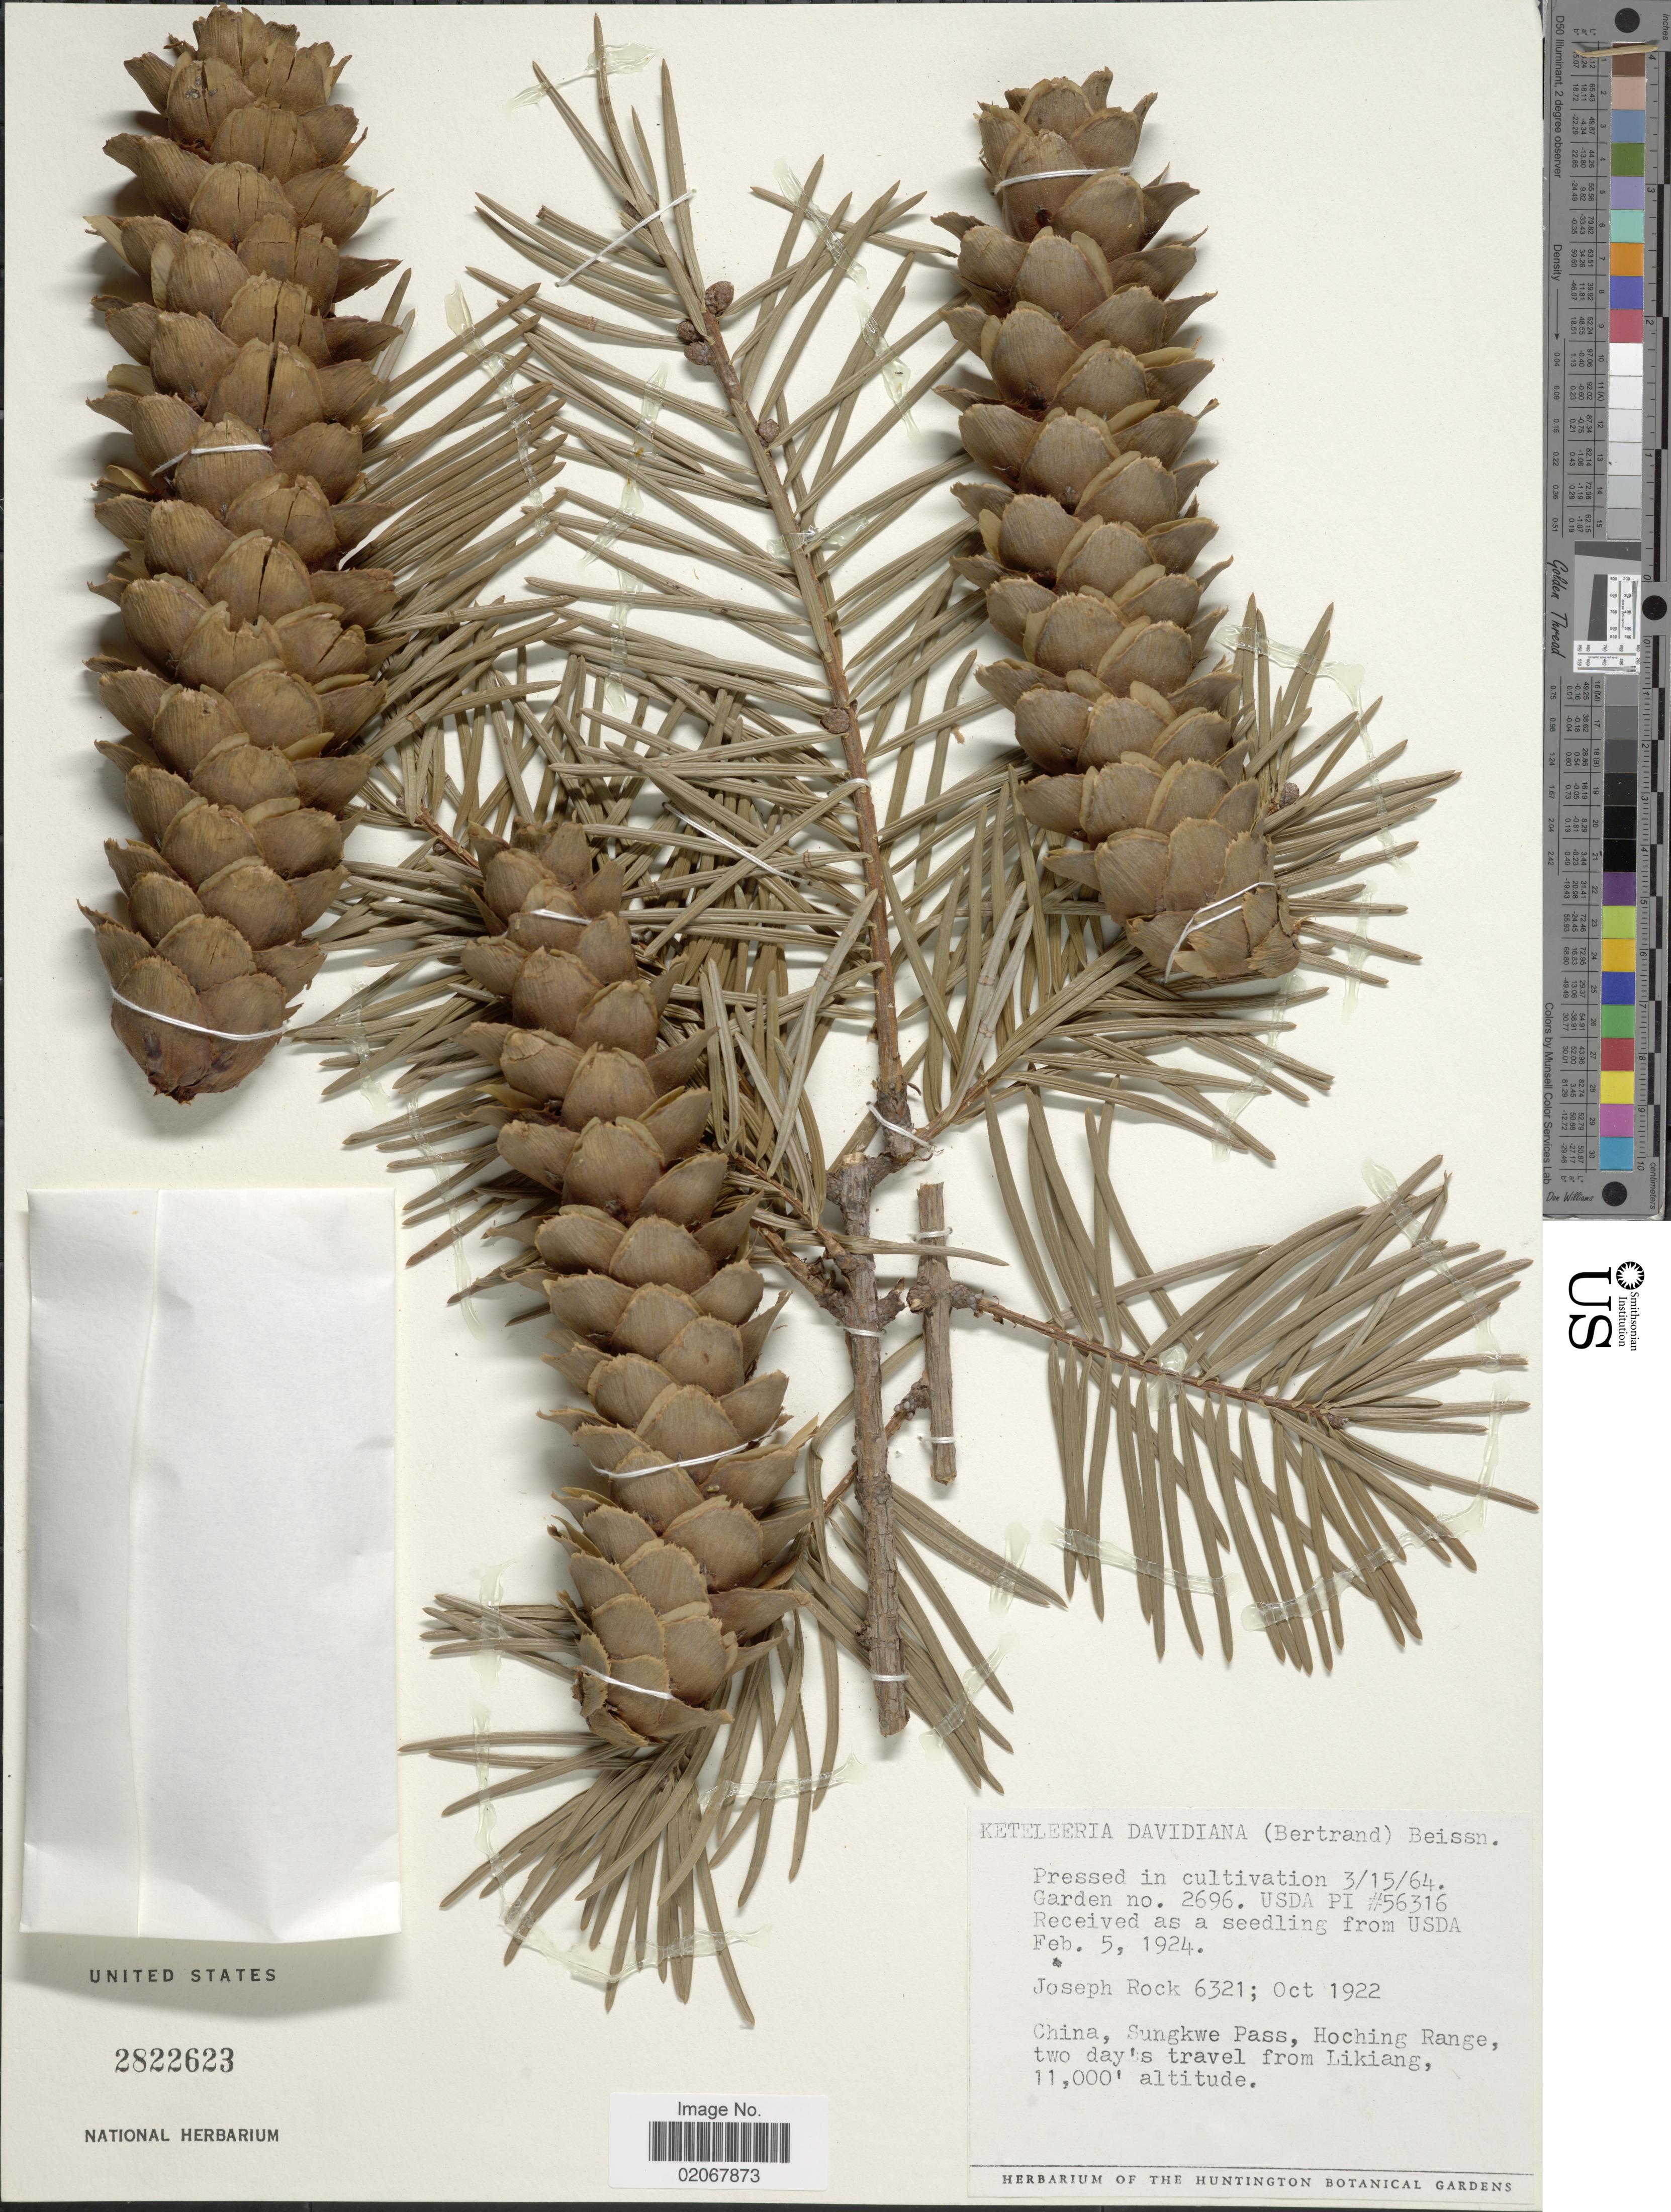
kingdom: Plantae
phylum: Tracheophyta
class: Pinopsida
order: Pinales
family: Pinaceae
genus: Keteleeria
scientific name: Keteleeria davidiana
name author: (Bertrand) Beissn.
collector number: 56316?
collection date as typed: Transcribed d/m/y: 15/3/64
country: China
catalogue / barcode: US 2822623